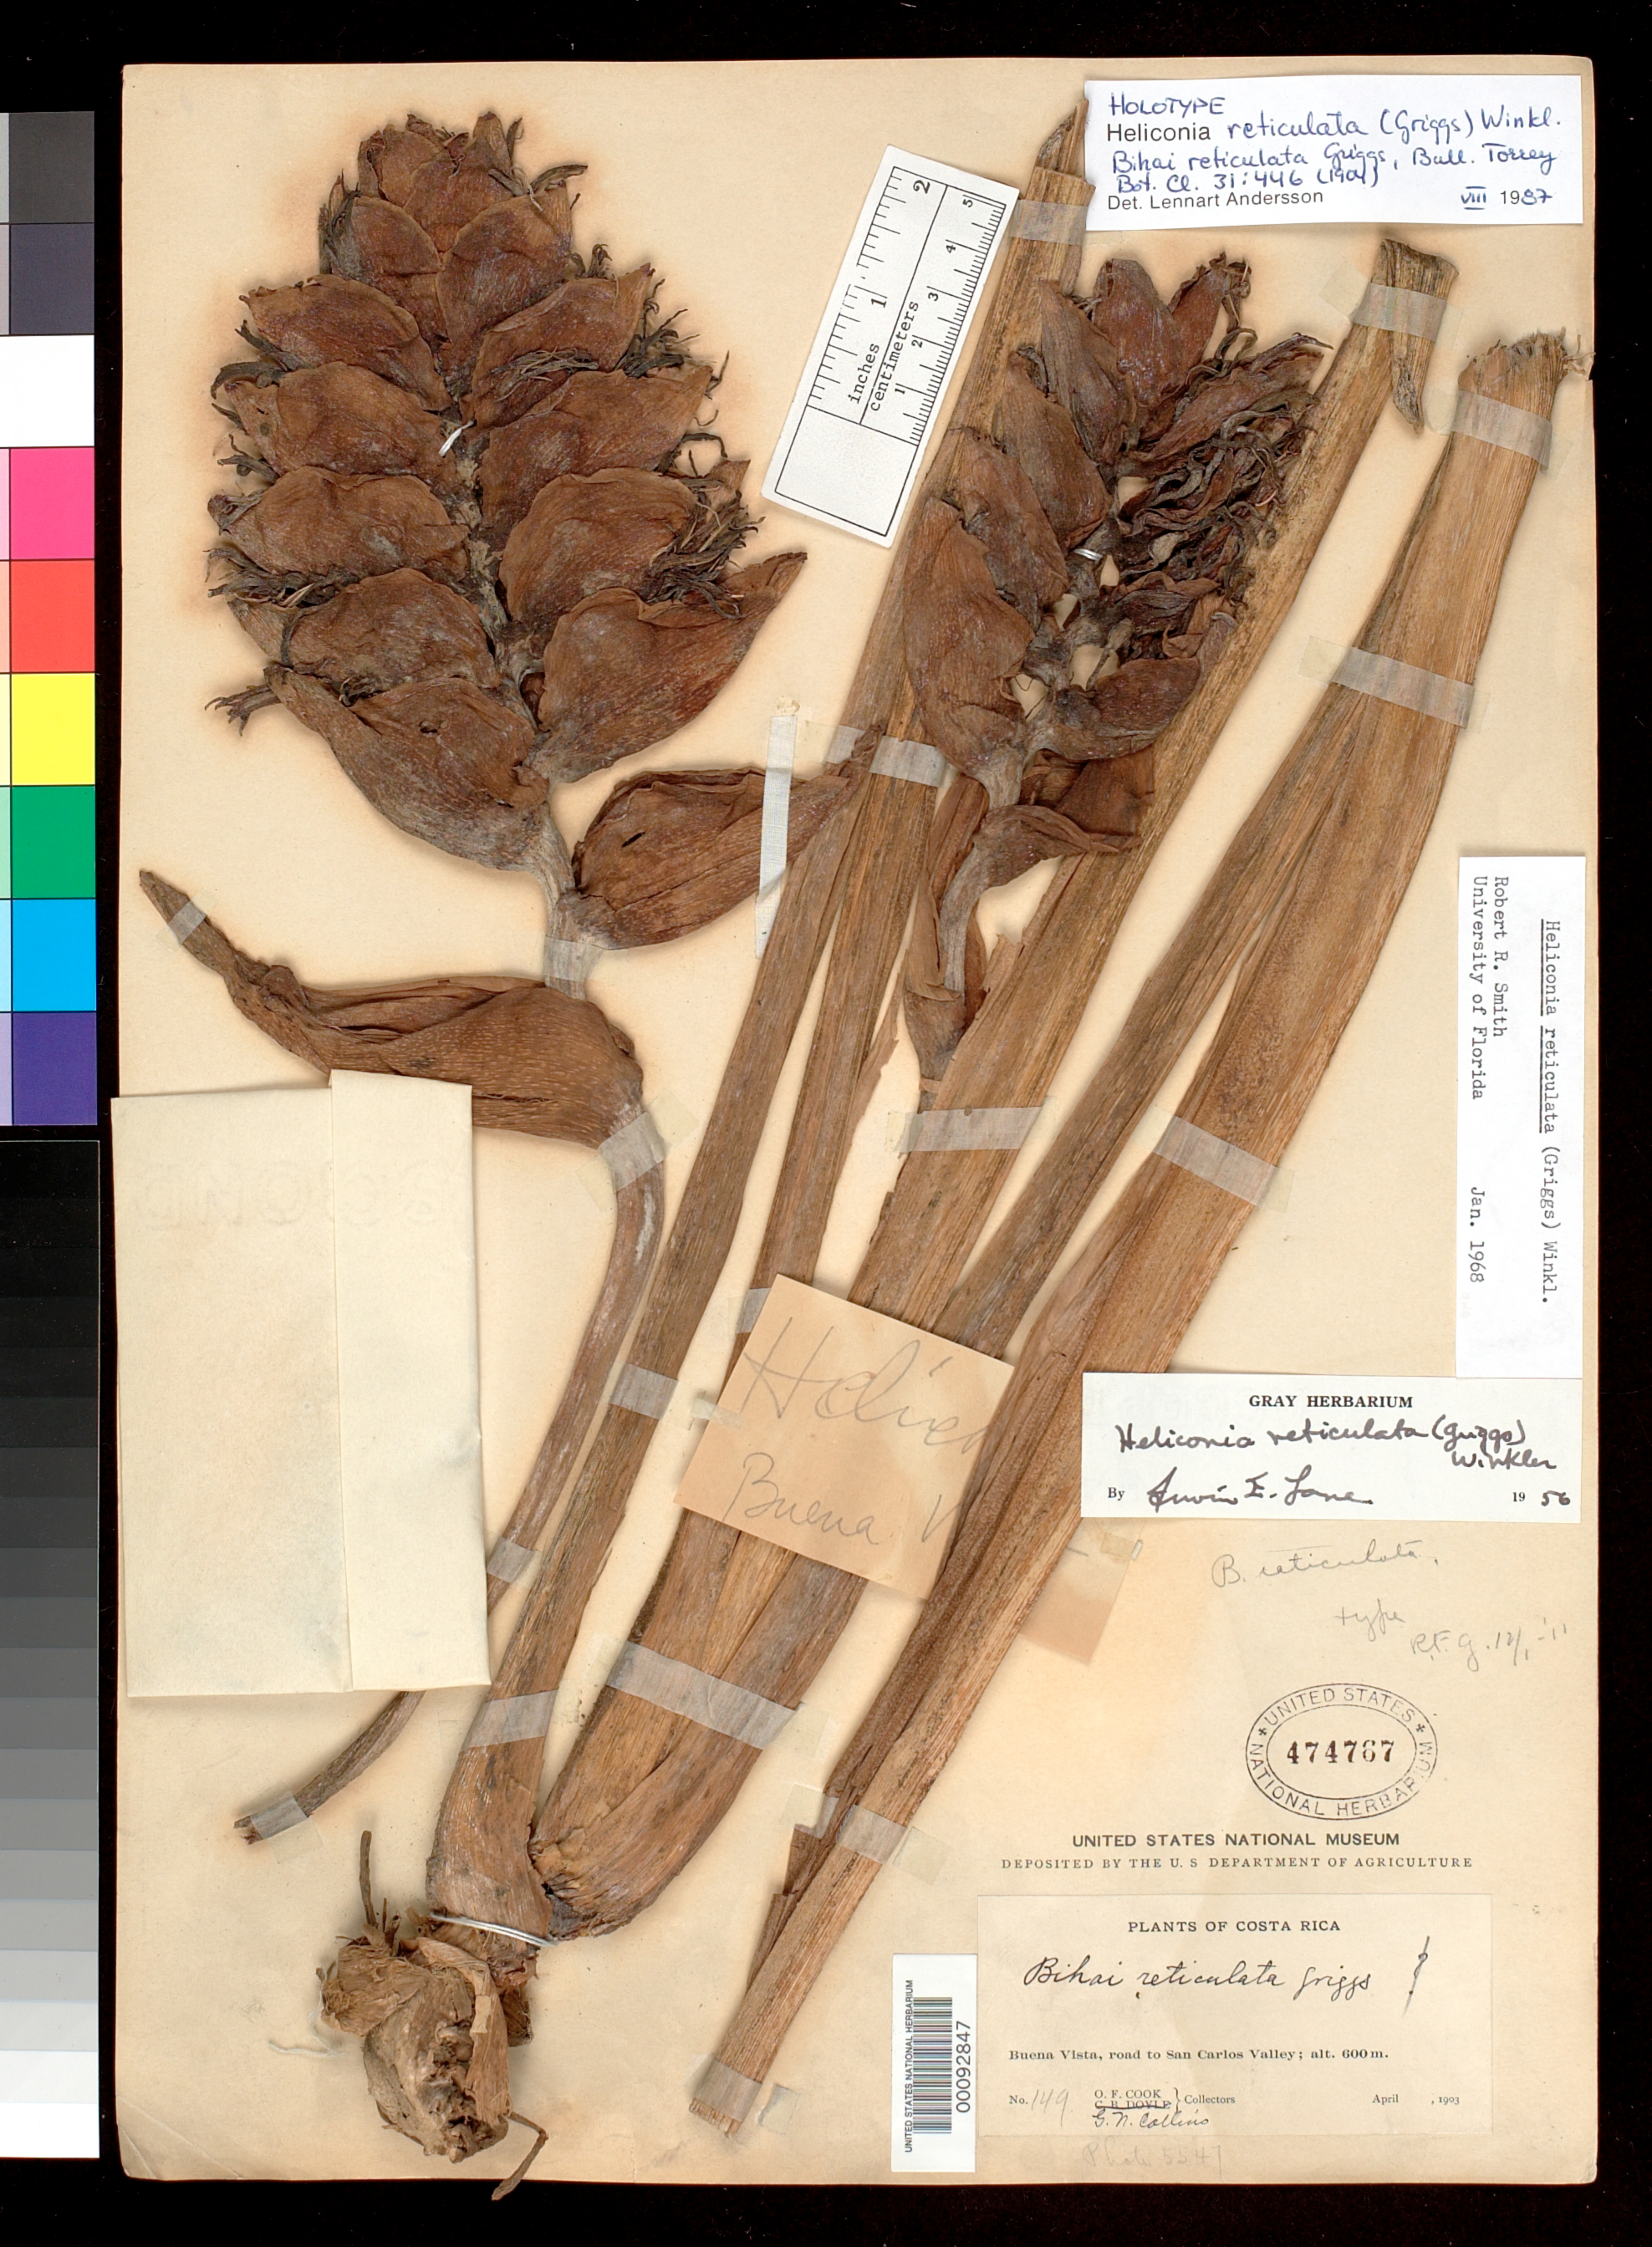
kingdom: Plantae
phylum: Tracheophyta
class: Liliopsida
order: Zingiberales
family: Heliconiaceae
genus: Bihai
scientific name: Bihai reticulata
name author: R.F. Griggs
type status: Holotype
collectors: O. F. Cook & G. Collins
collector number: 149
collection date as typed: Apr 1903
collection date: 1903-04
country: Costa Rica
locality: Buena Vista, road to San Carlos Valley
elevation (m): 600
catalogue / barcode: US 474767